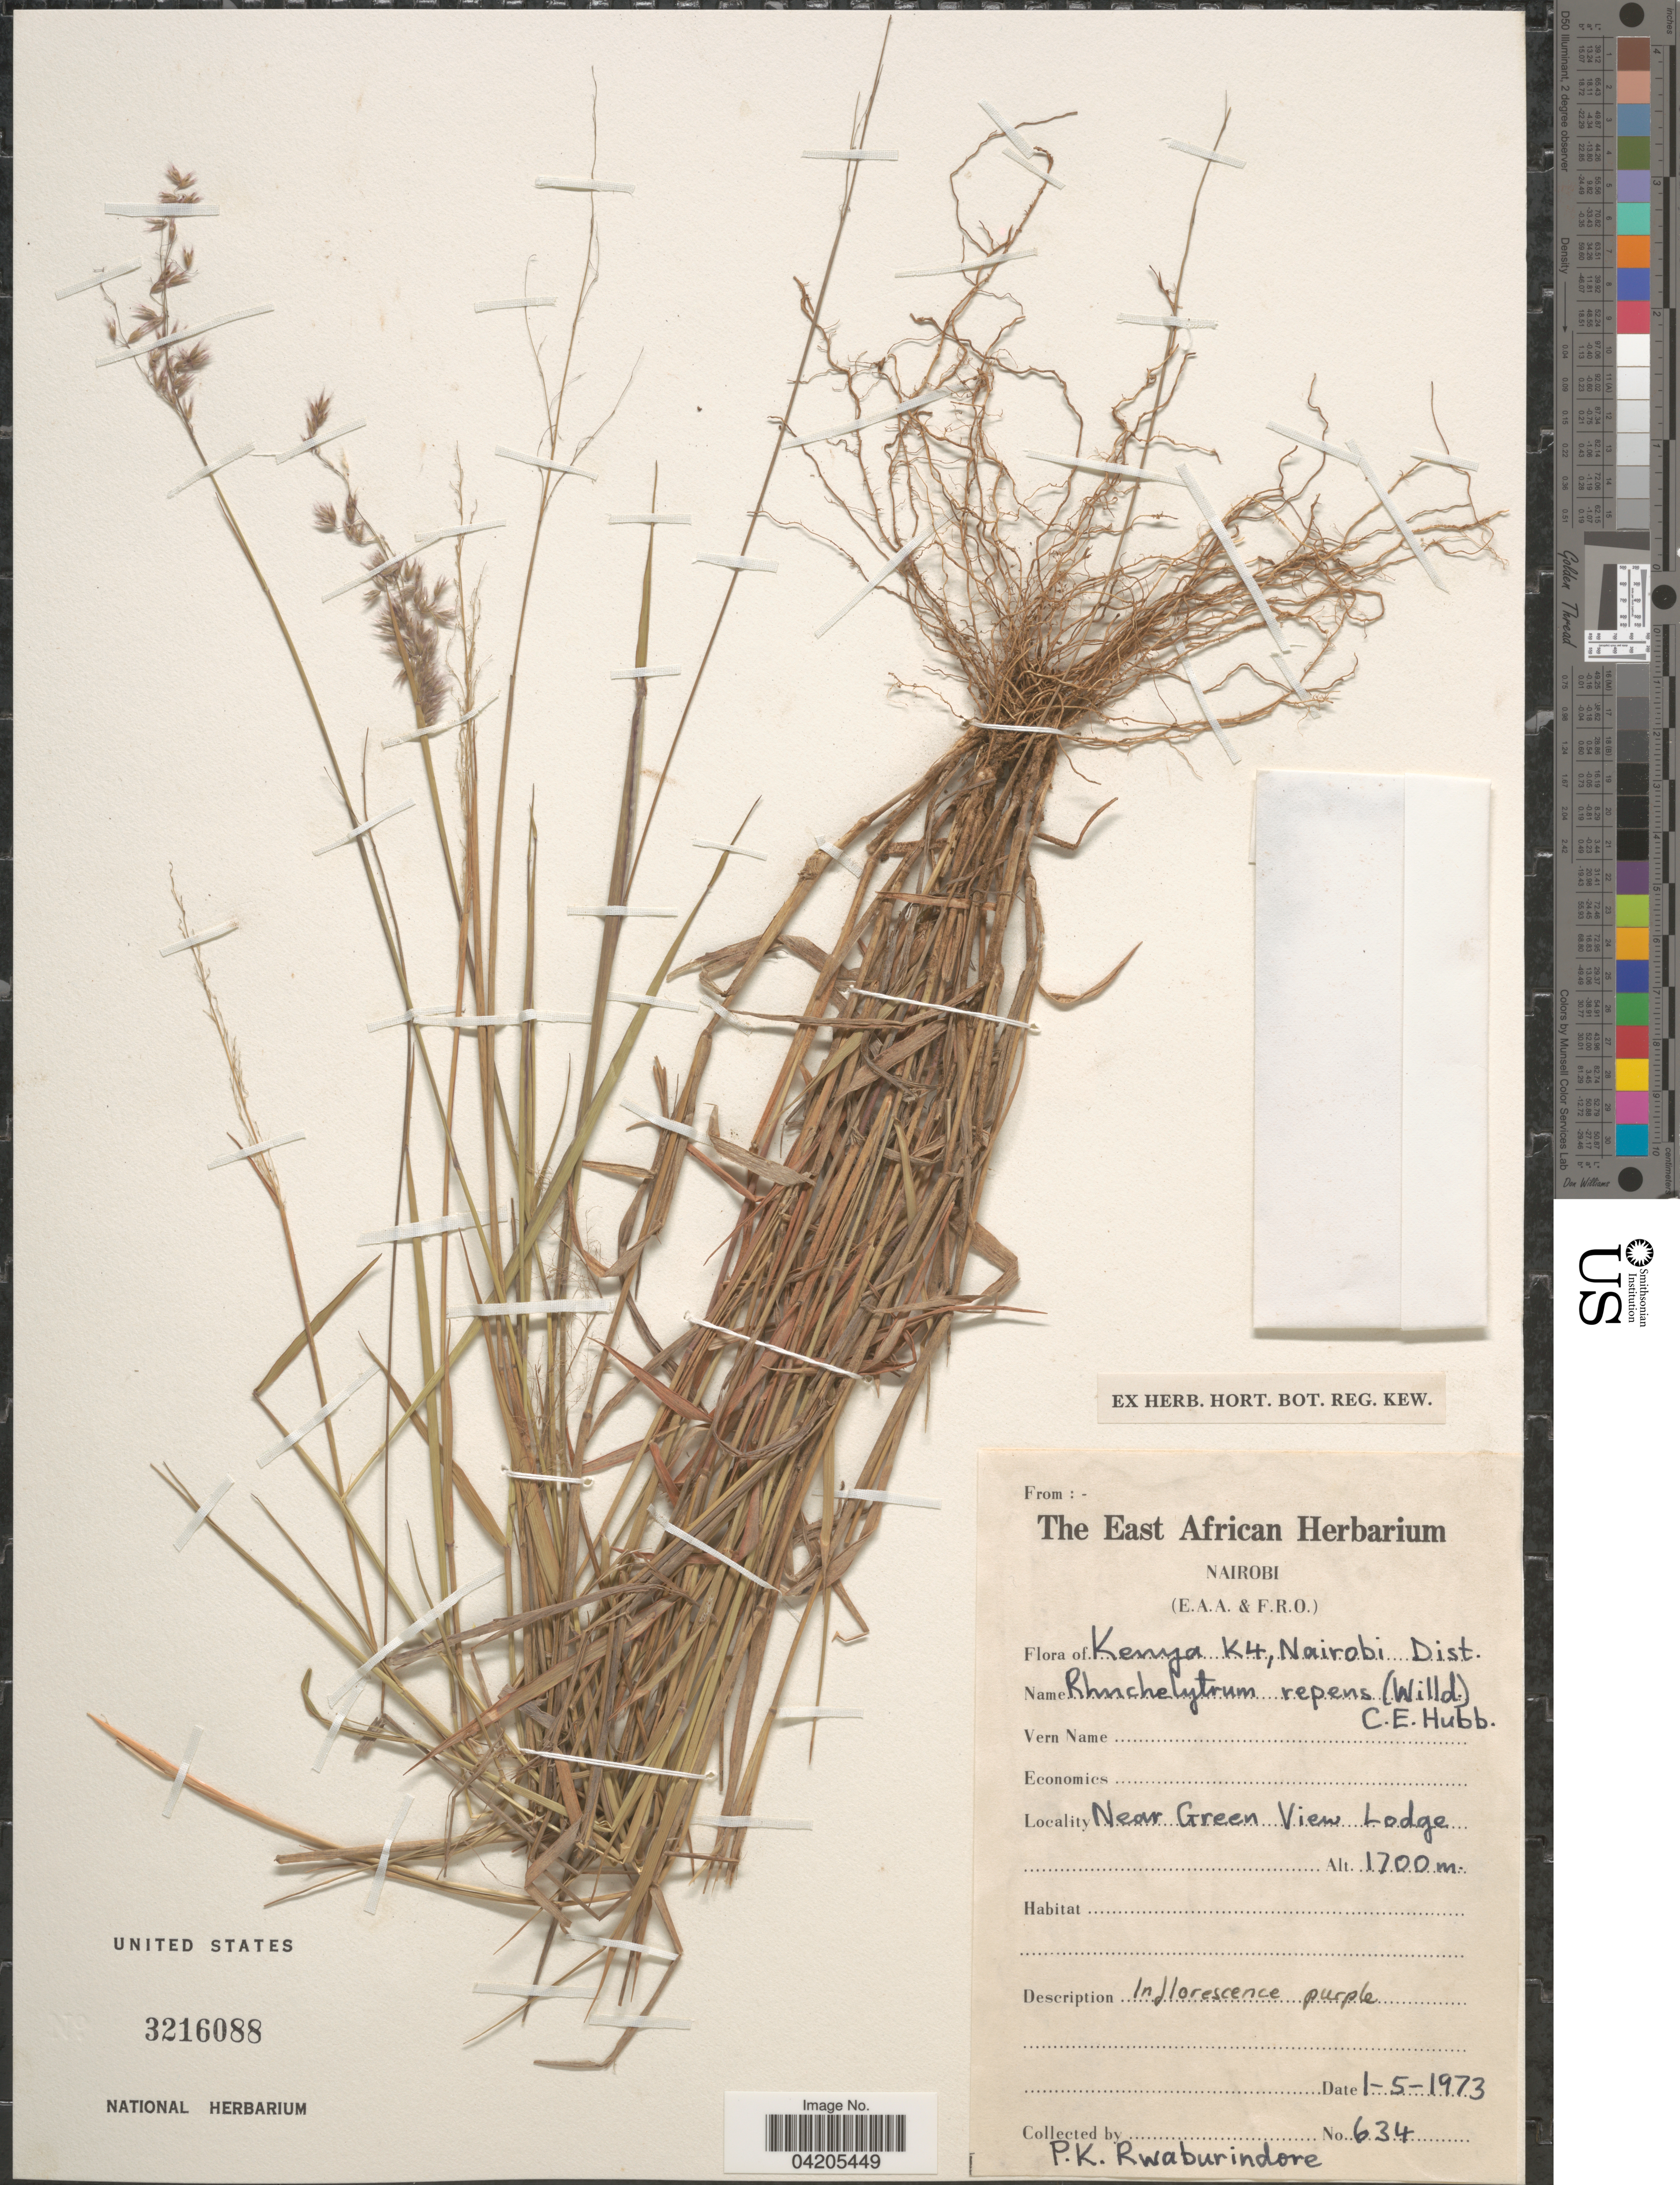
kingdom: Plantae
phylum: Tracheophyta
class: Liliopsida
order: Poales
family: Poaceae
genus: Melinis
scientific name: Melinis repens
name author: (Willd.) Zizka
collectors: P. Rwaburindore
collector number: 634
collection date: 1973-05-01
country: Kenya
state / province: Nairobi Area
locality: K4, Nairobi Dist. Near Green View Lodge.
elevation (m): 1700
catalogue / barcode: US 3216088